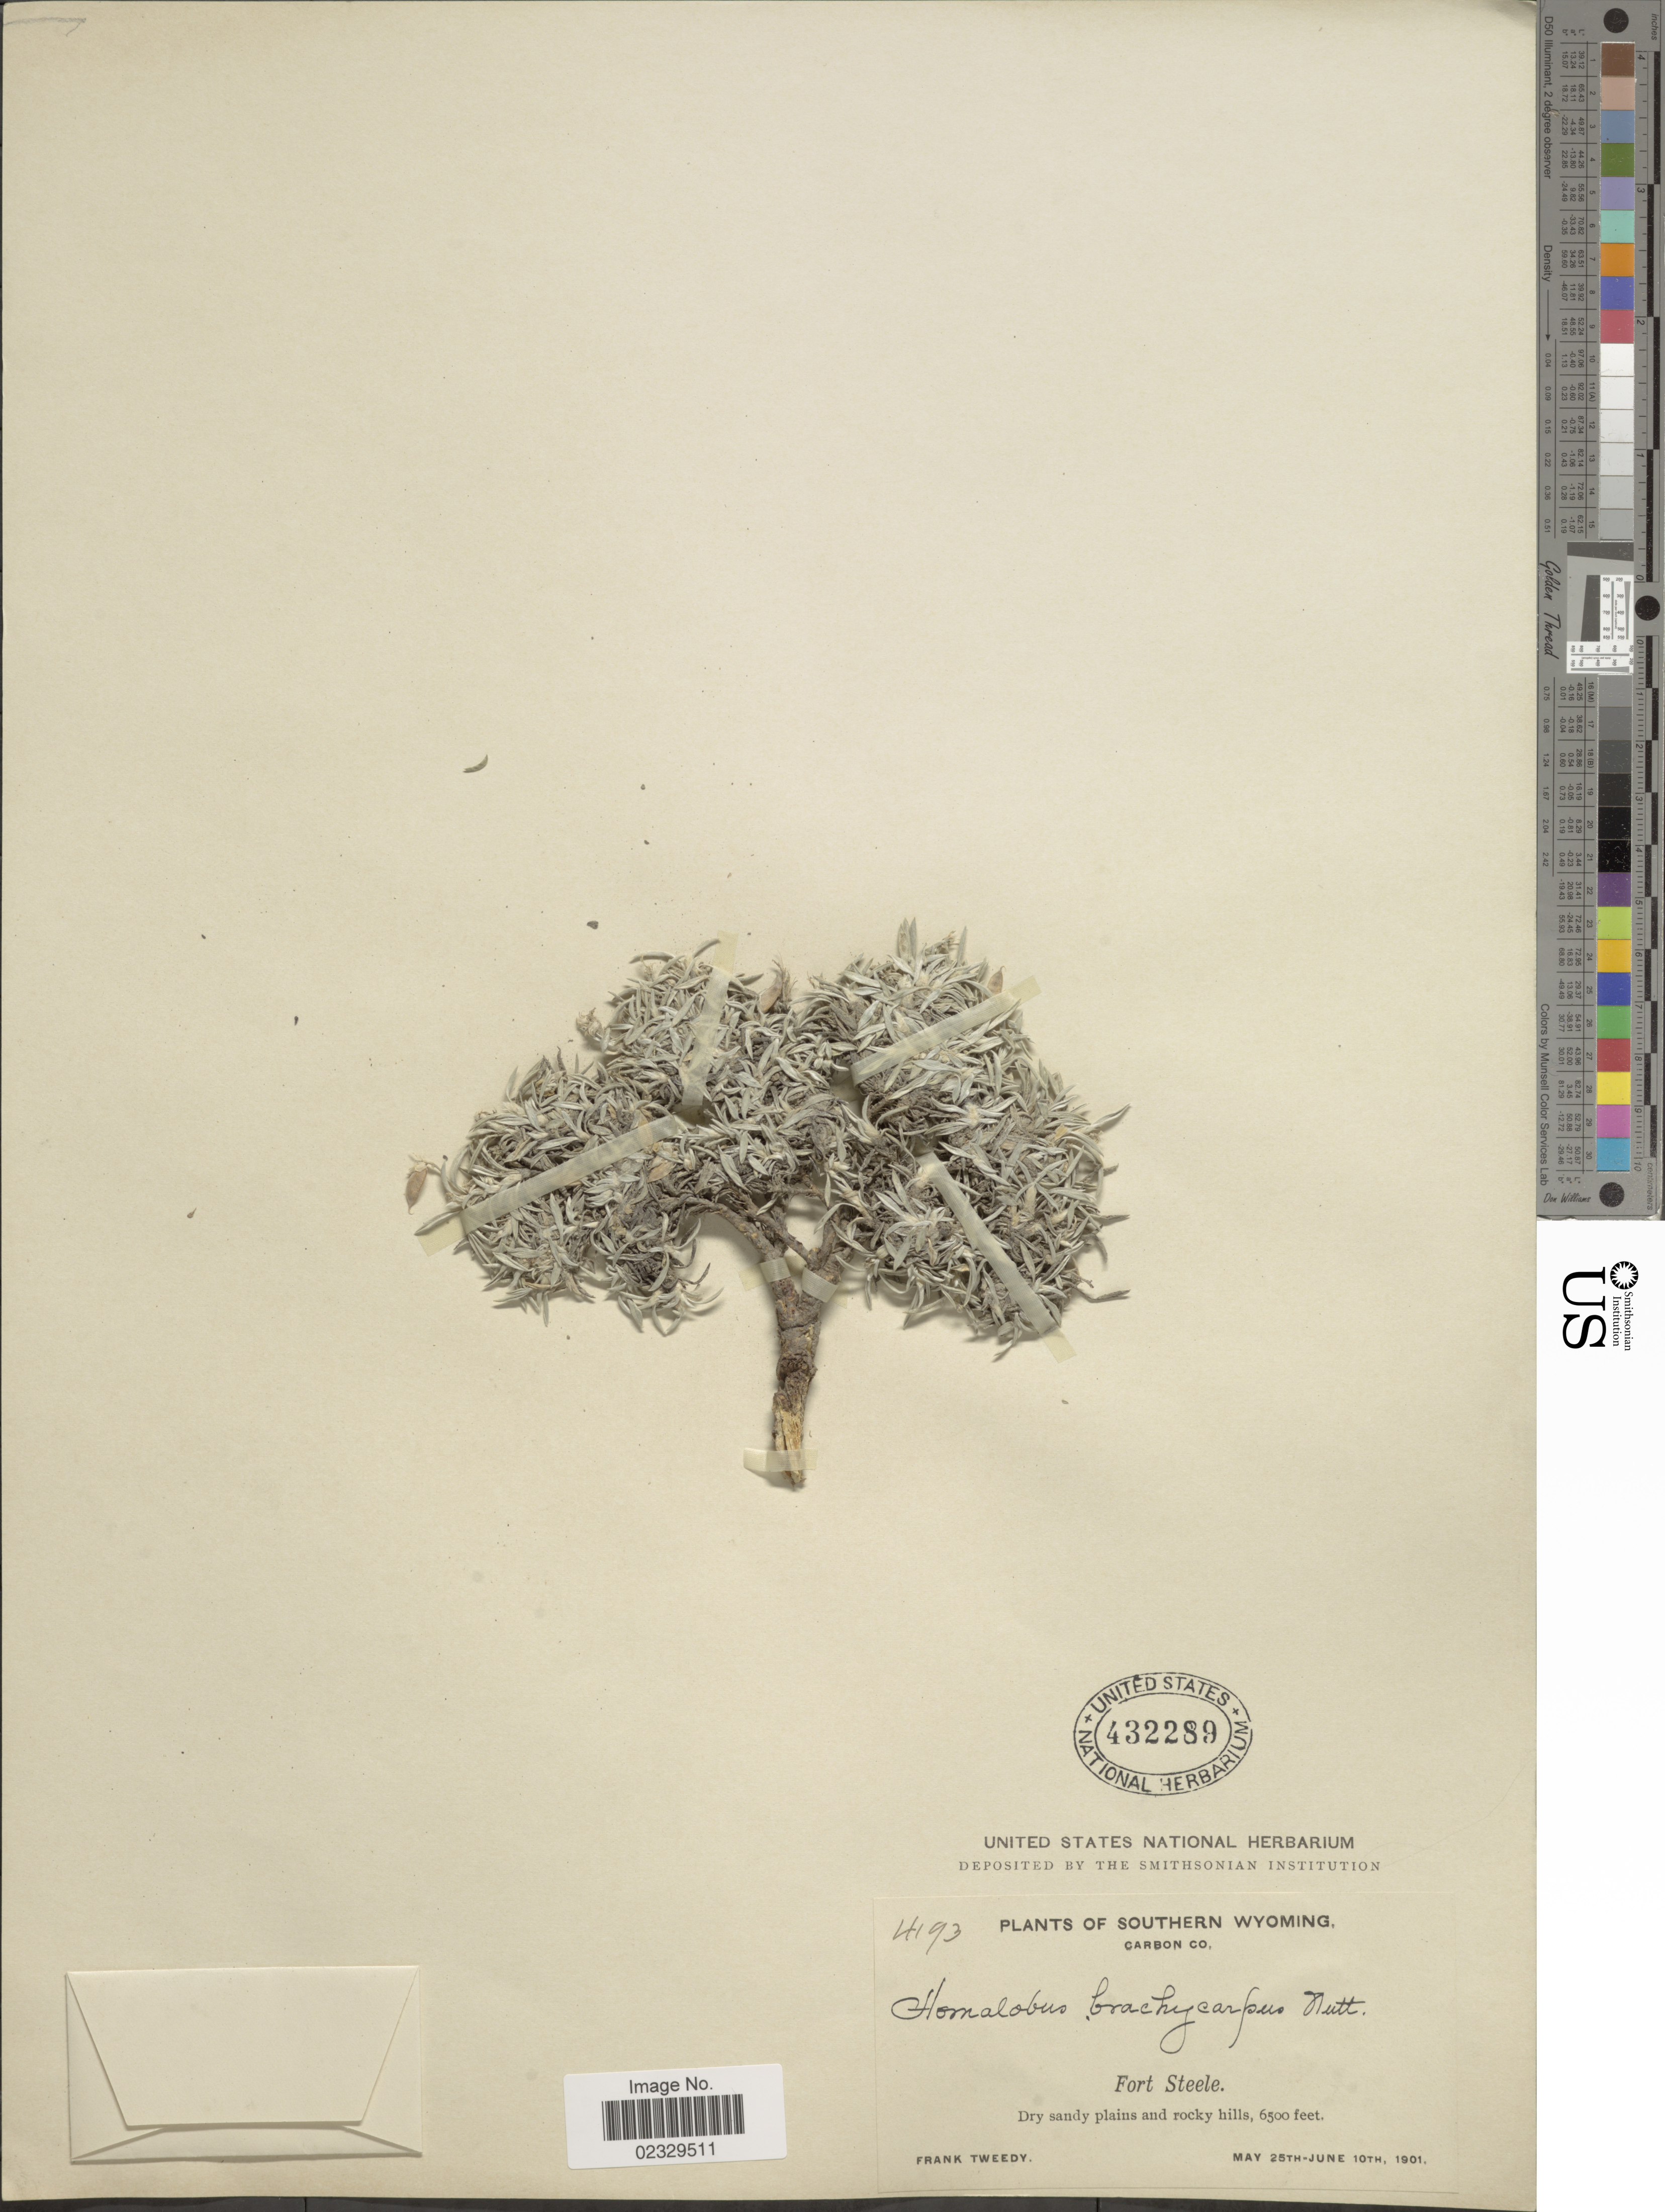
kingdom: Plantae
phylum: Tracheophyta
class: Magnoliopsida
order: Fabales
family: Fabaceae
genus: Astragalus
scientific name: Astragalus brachycarpus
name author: M. Bieb.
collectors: F. Tweedy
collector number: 4193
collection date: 1901-05-25/1901-06-10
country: United States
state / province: Wyoming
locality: Southern Wyoming. Carbon Co. Fort Steele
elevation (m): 1981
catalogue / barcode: US 432289